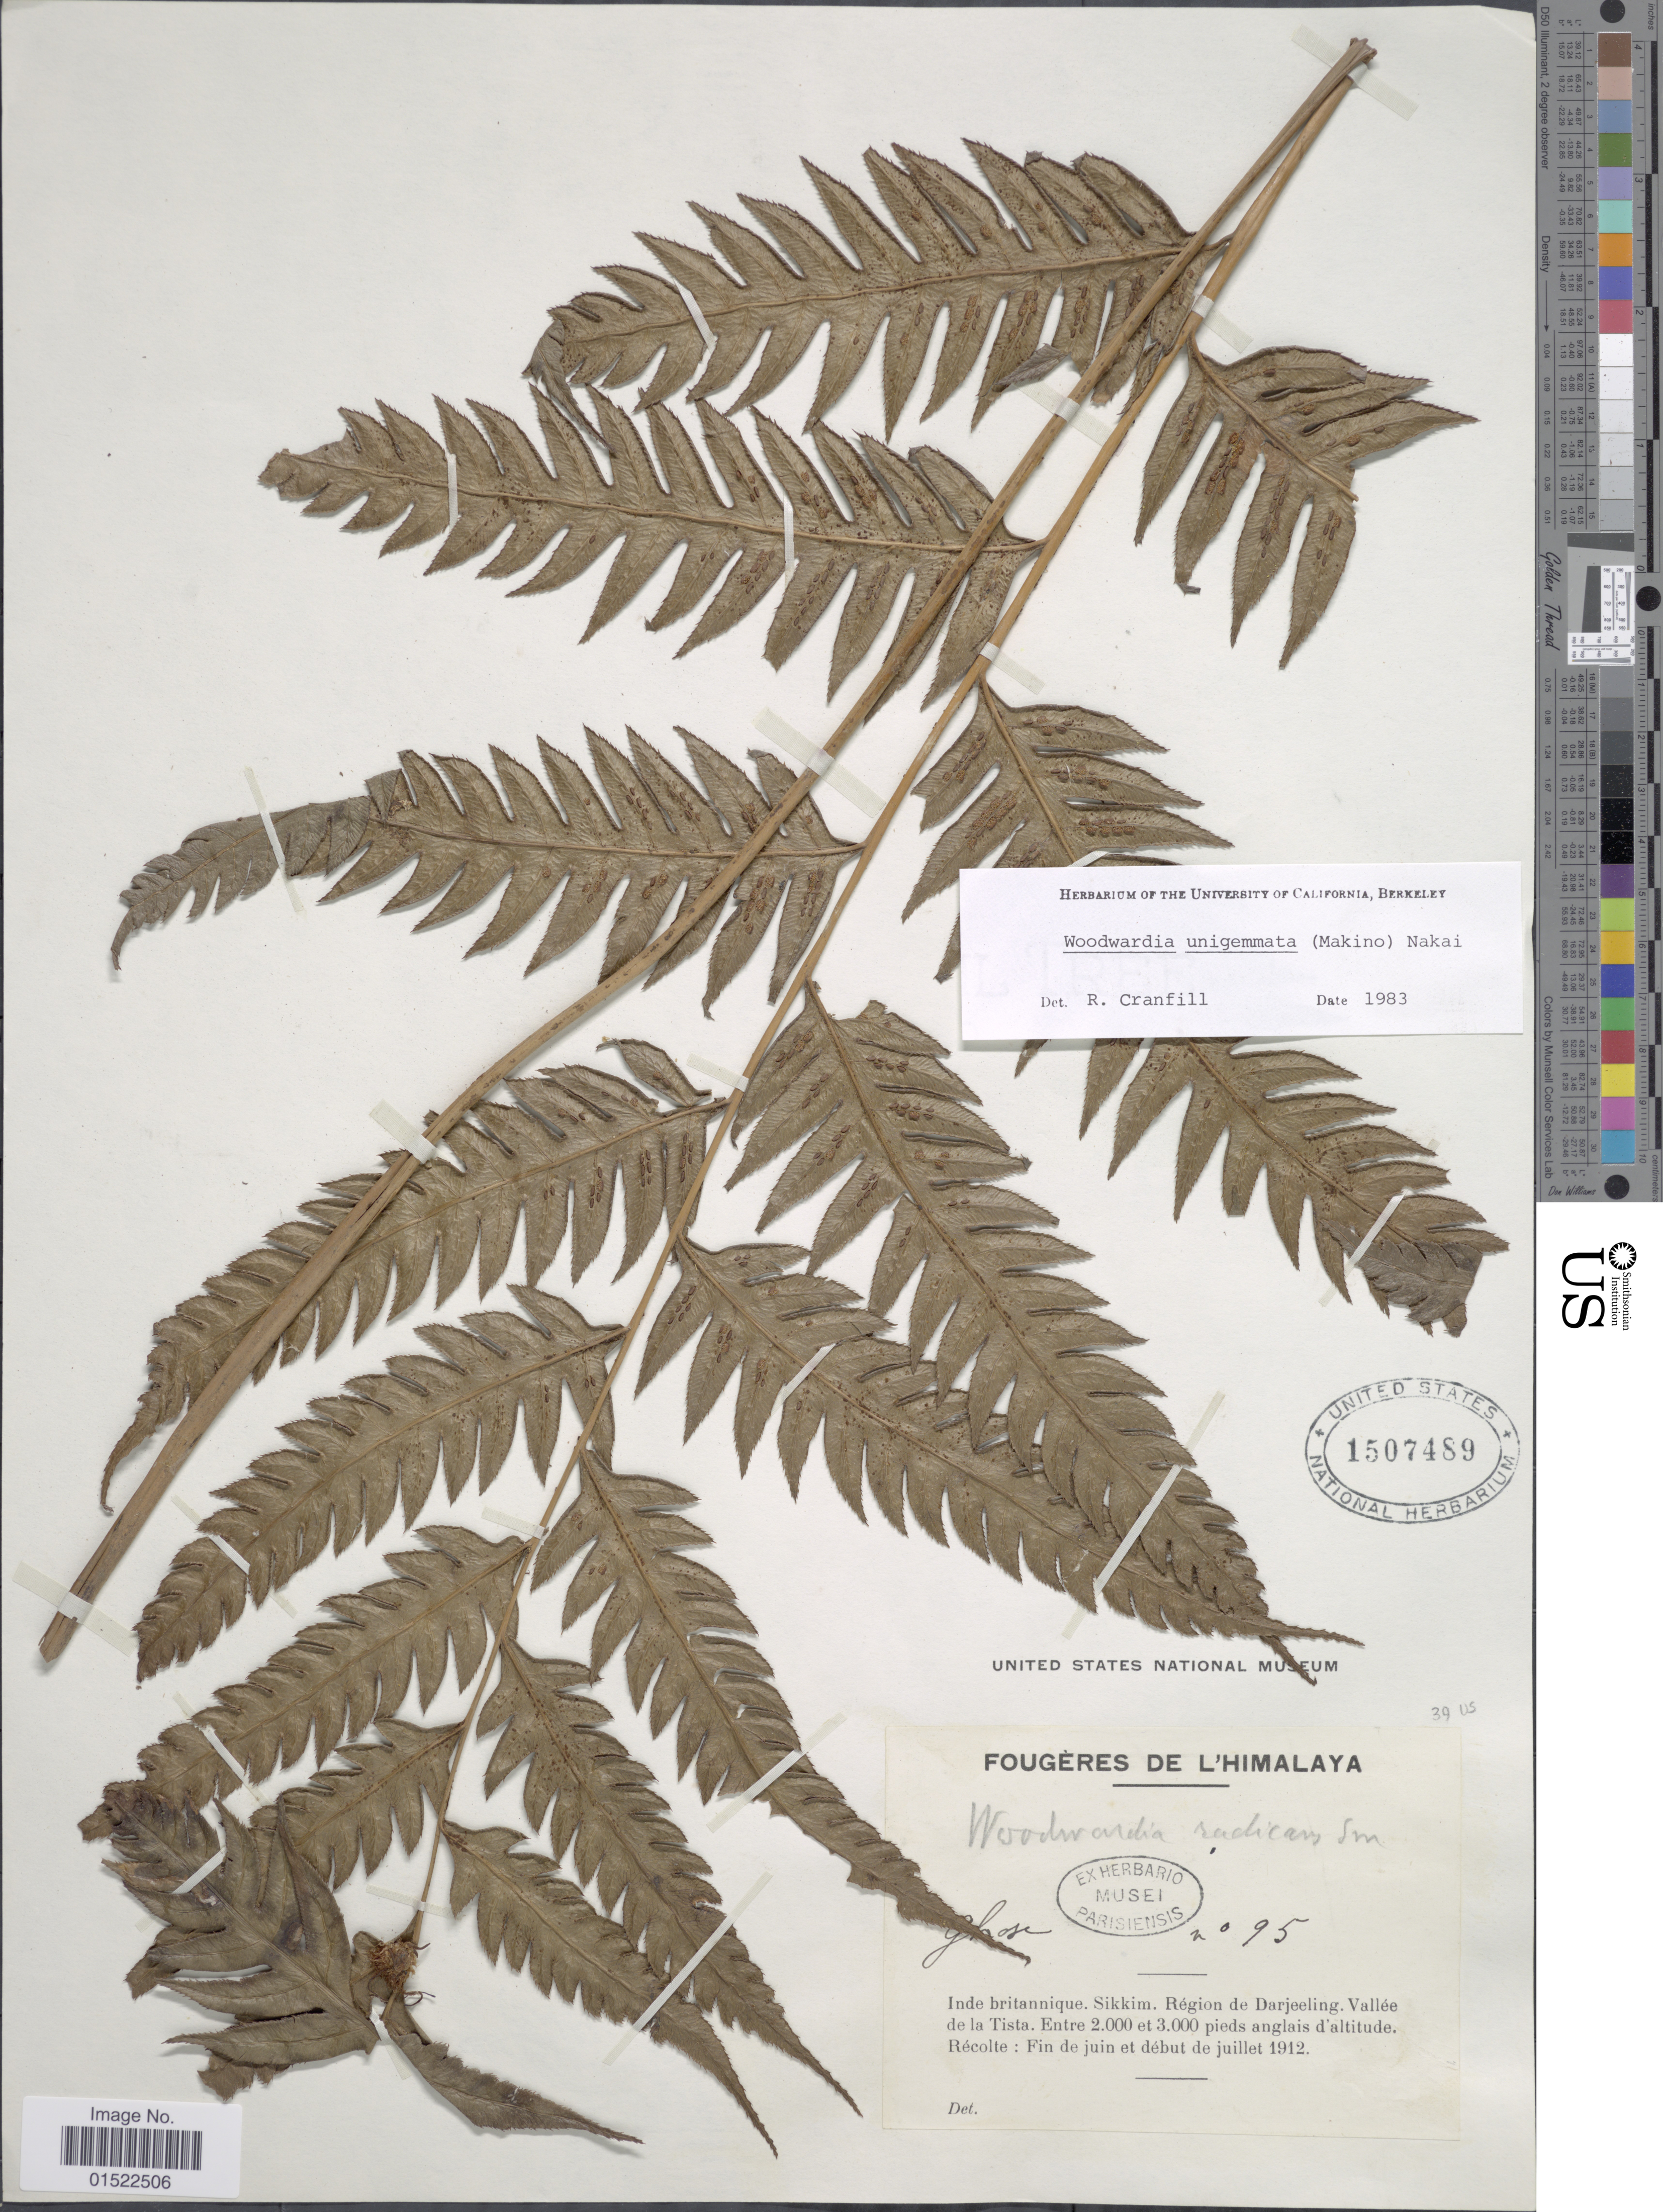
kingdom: Plantae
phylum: Tracheophyta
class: Polypodiopsida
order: Polypodiales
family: Blechnaceae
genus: Woodwardia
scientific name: Woodwardia unigemmata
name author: (Makino) Nakai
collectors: ex herb. Mus. Paraensis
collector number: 95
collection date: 1912-06/1912-07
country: India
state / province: Sikkim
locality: Region de Darjeeling, Vallee de la Tista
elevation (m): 610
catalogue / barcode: US 1507489